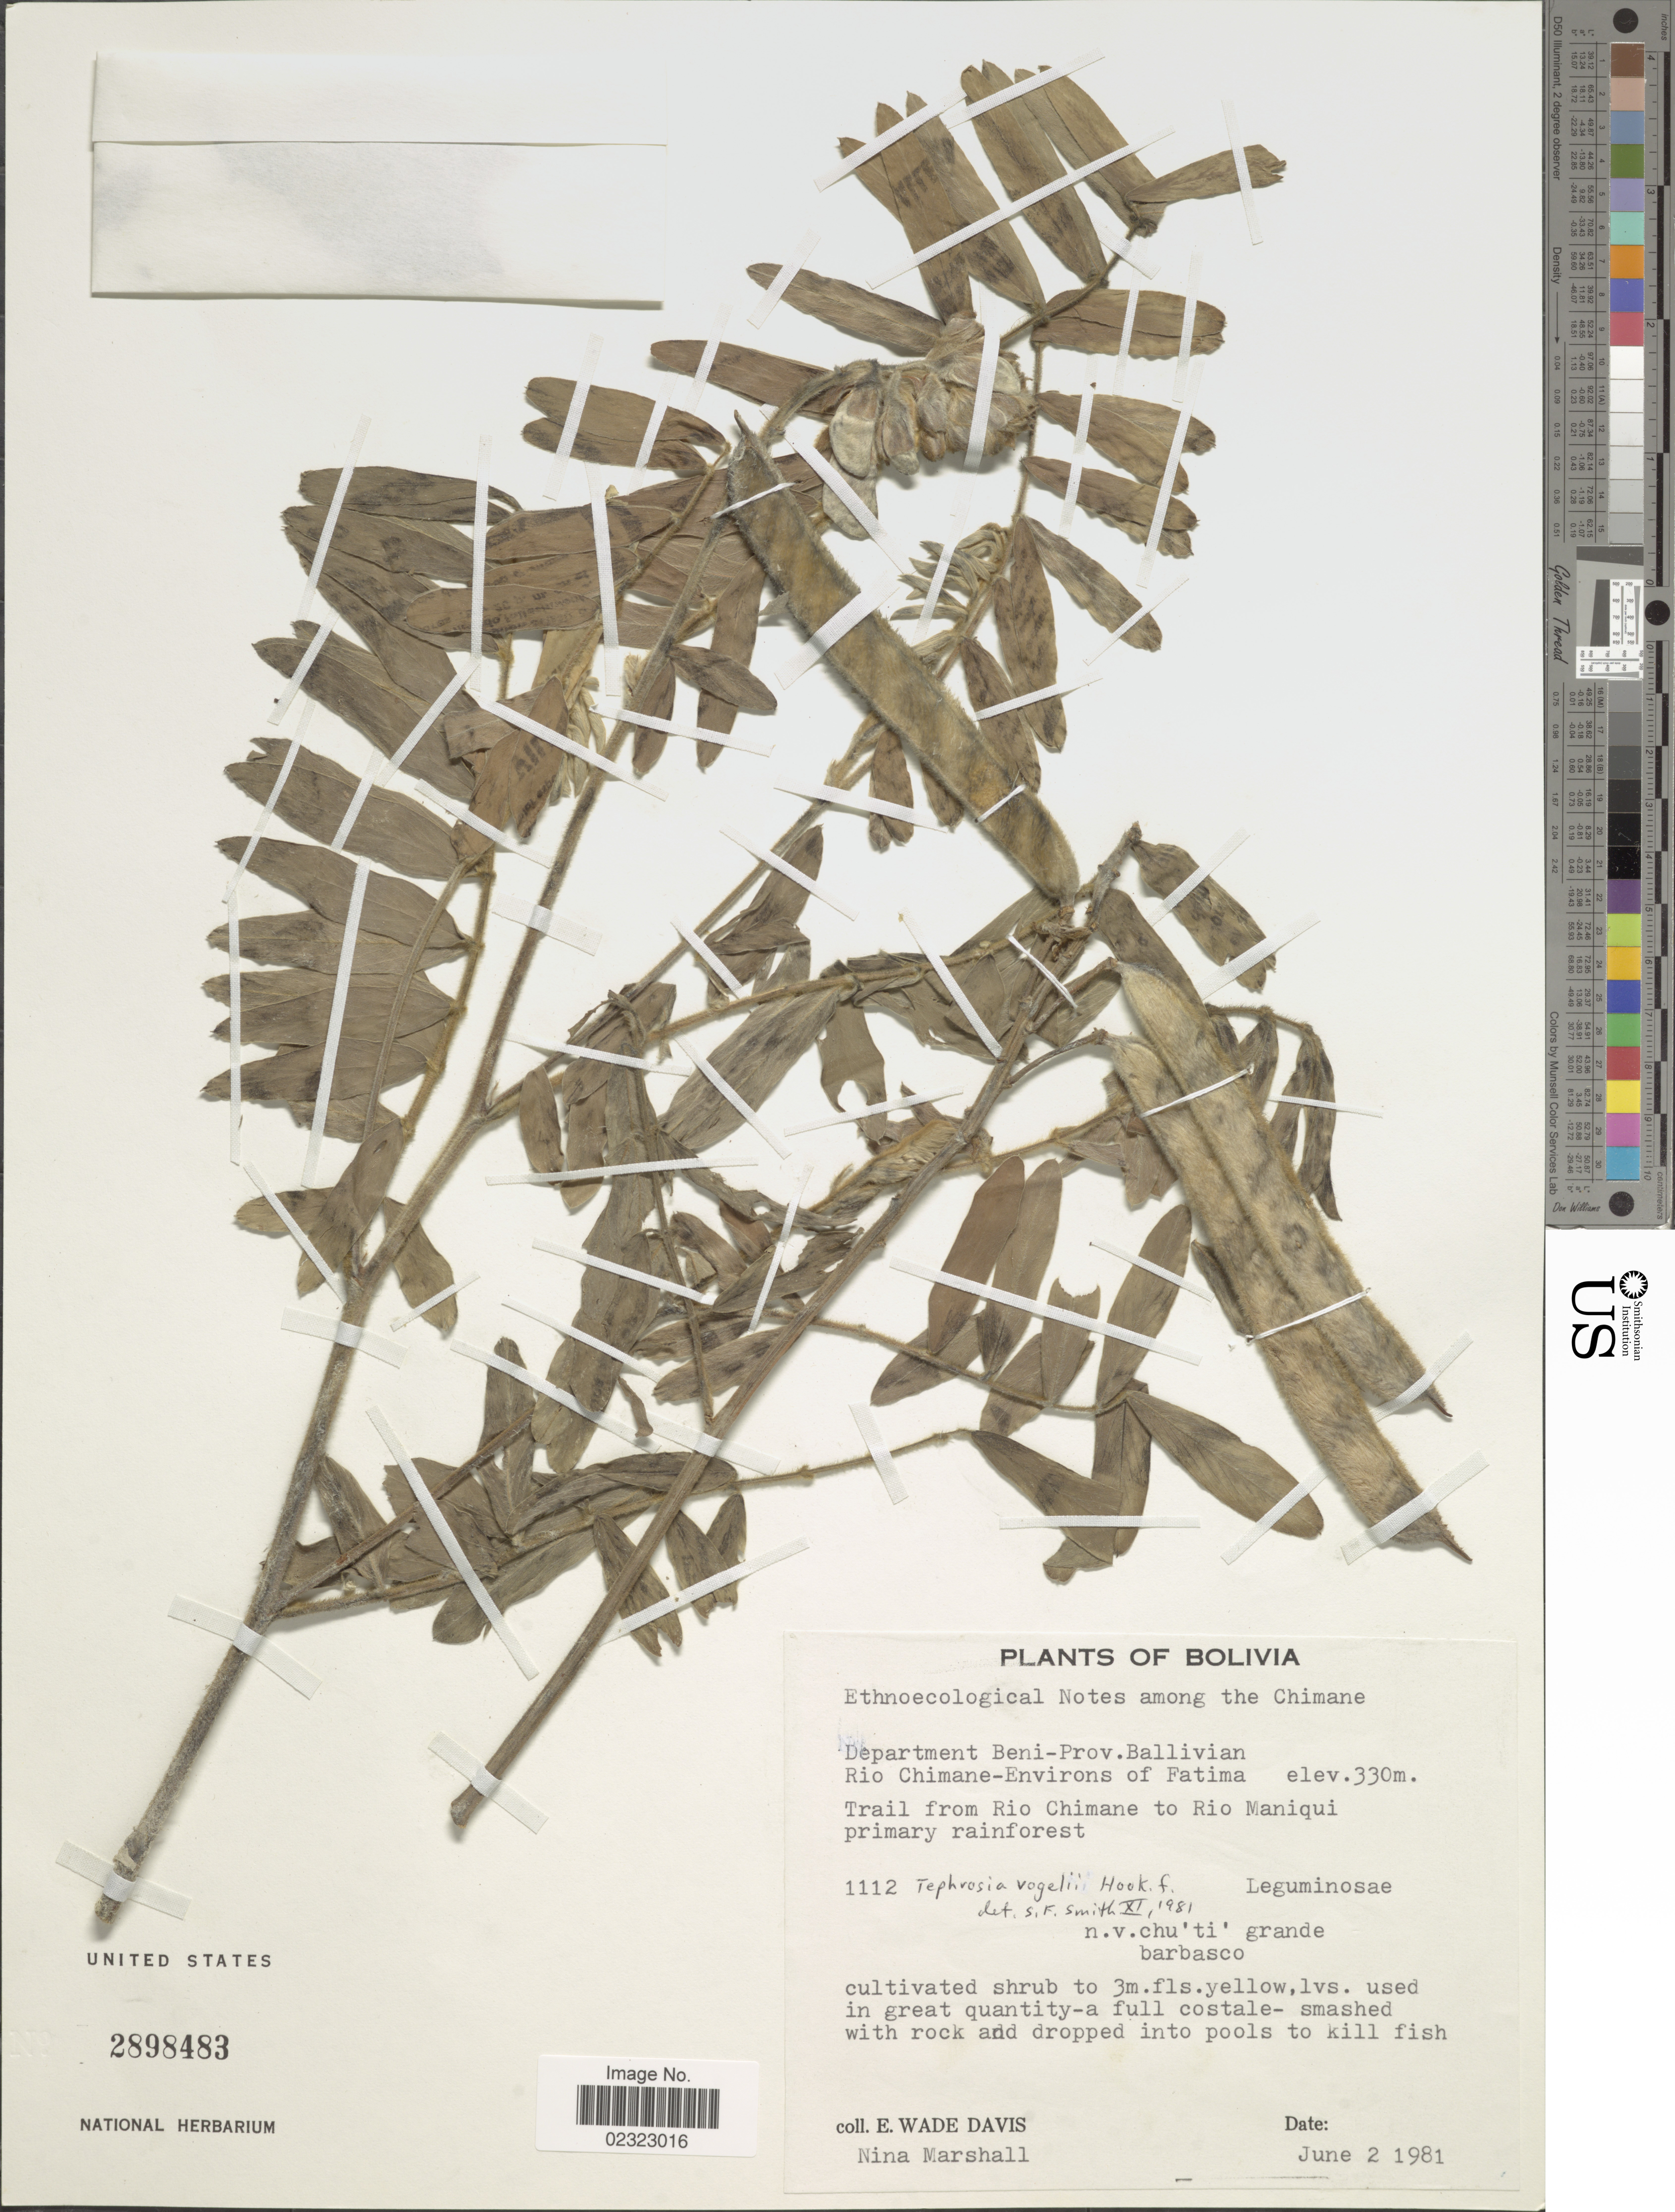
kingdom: Plantae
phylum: Tracheophyta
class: Magnoliopsida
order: Fabales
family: Fabaceae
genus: Tephrosia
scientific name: Tephrosia vogelii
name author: Hook. f.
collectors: E. Wade-Davis & N. Marshall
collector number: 1112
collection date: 1981-06-02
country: Bolivia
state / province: Beni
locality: Prov. Ballivian Rio Chimane-Environs of Fatima. Trail from Rio Chimane to Rio Maniqui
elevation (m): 330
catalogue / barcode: US 2898483